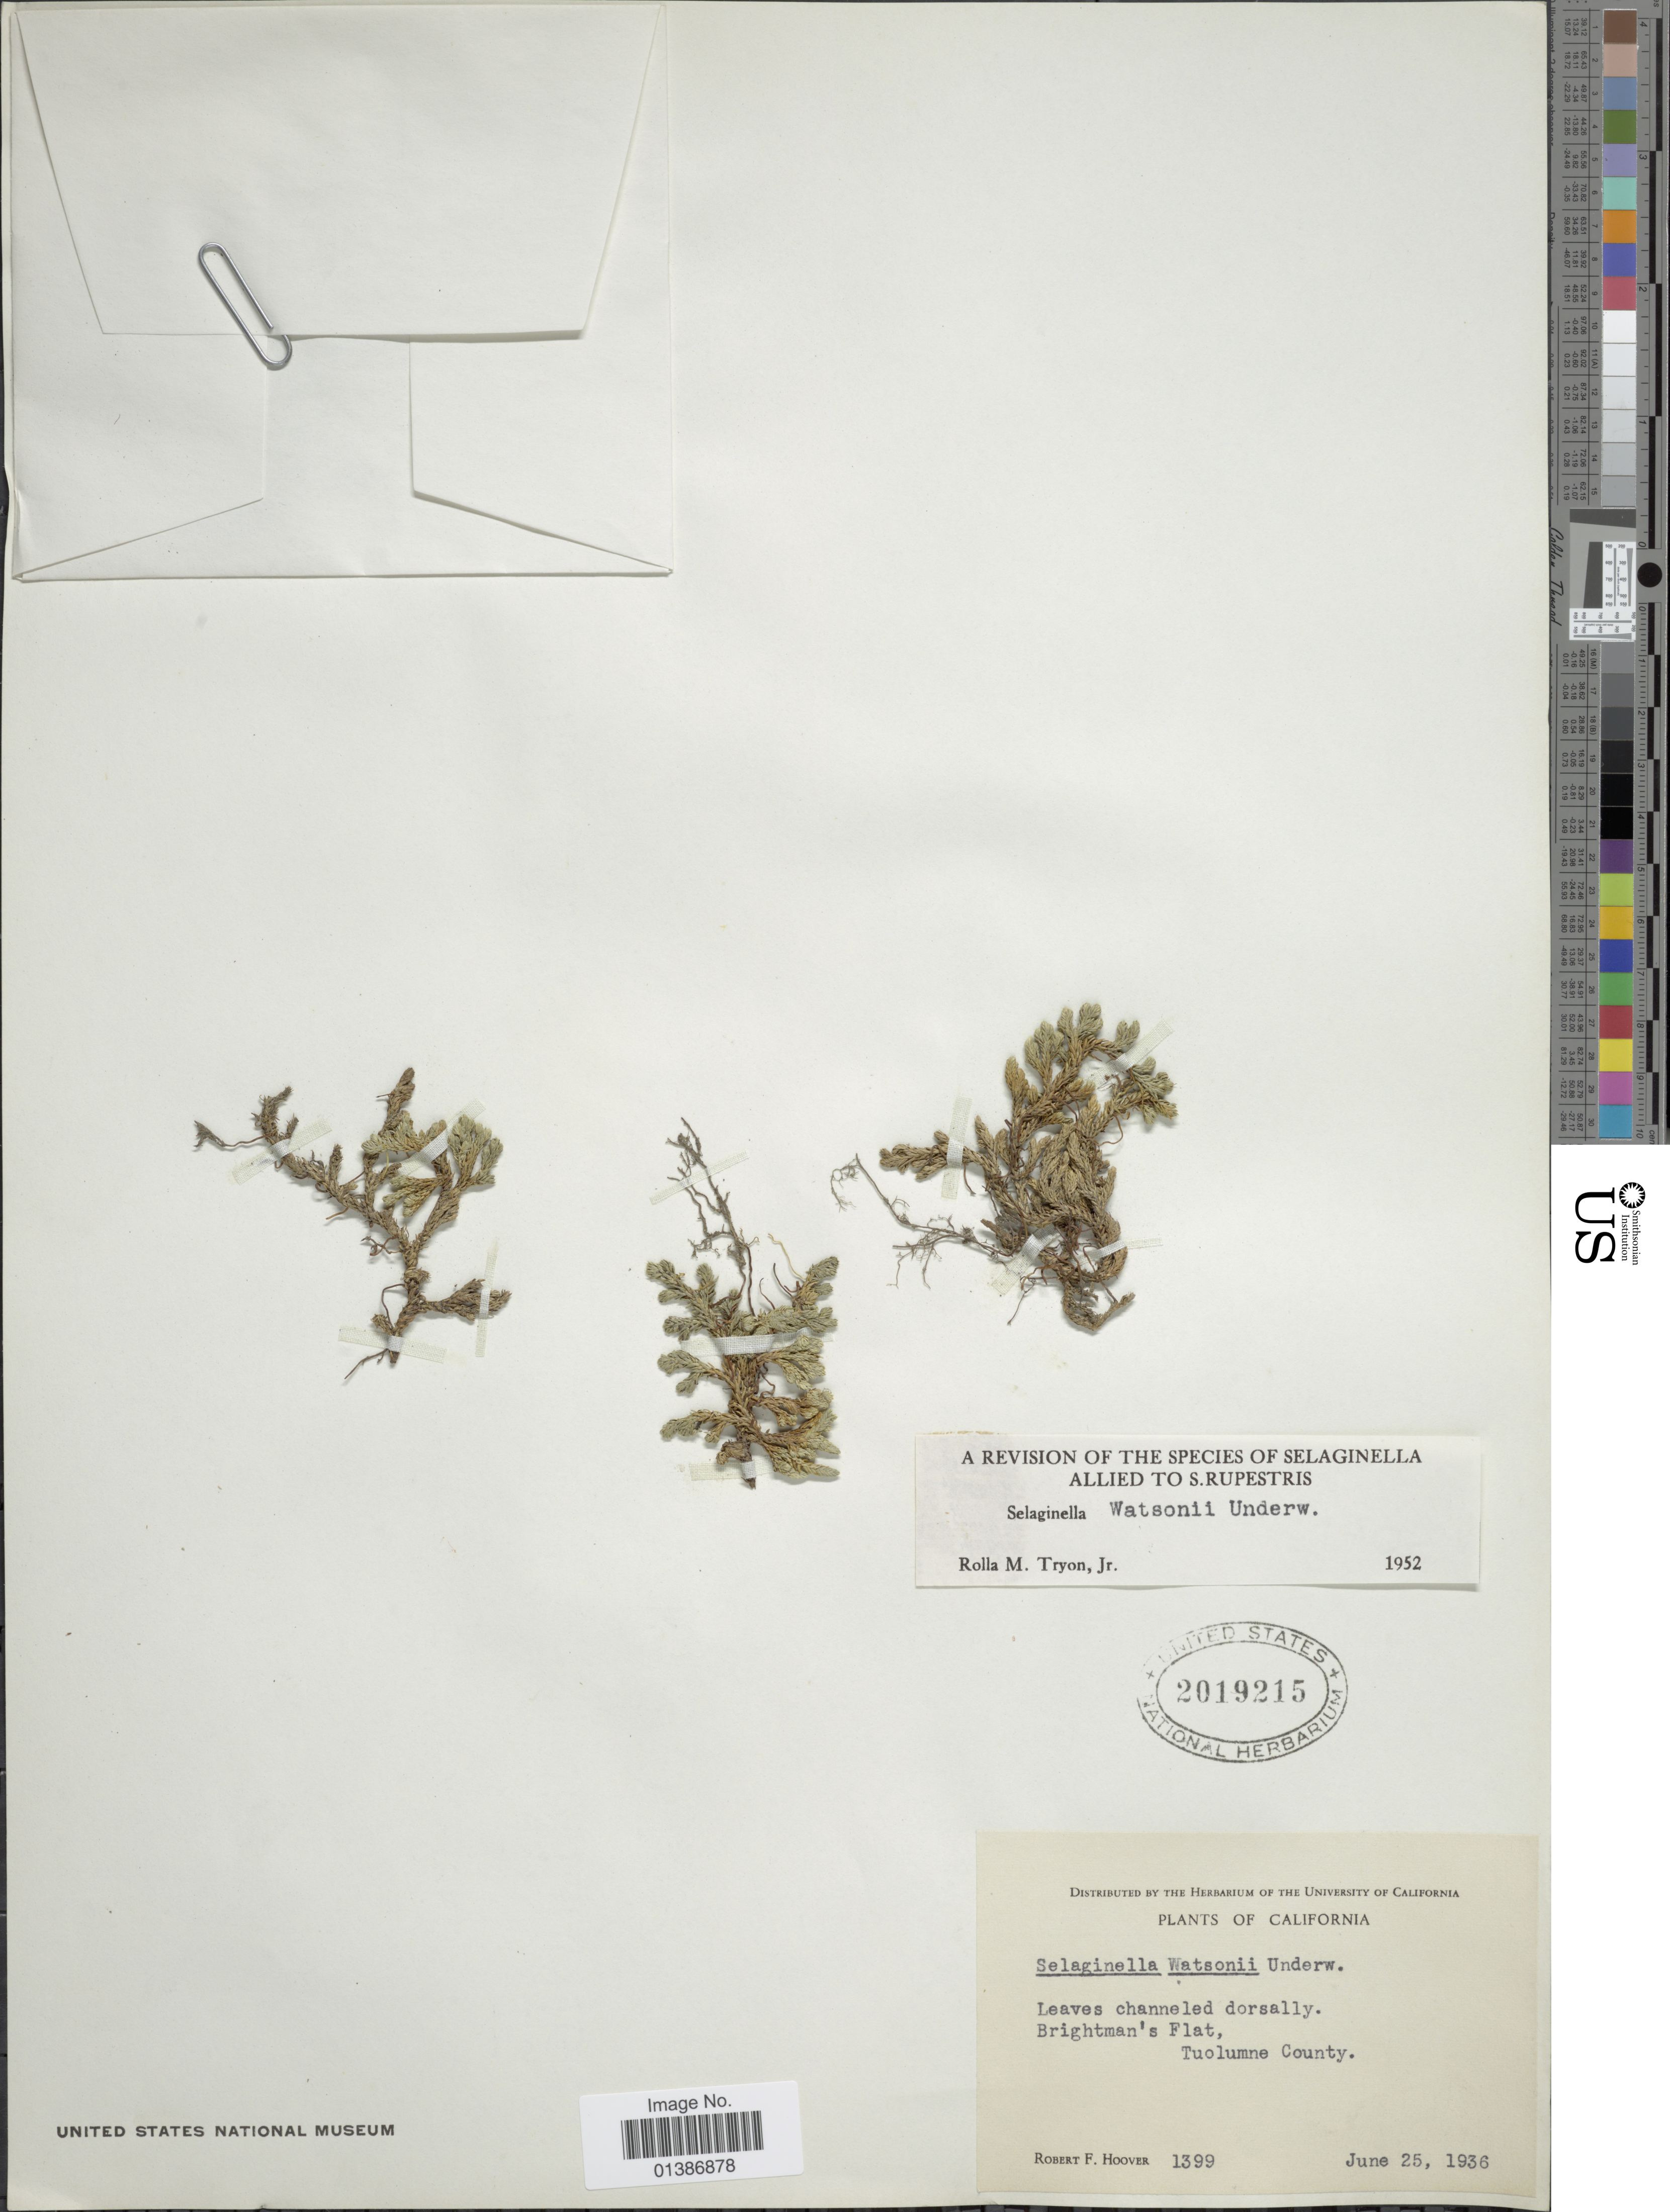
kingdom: Plantae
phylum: Tracheophyta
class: Lycopodiopsida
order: Selaginellales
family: Selaginellaceae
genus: Selaginella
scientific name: Selaginella watsonii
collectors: R. F. Hoover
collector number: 1399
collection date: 1936-06-25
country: United States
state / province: California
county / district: Tuolumne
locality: Brightman's Flat, Tuolumne County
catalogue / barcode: US 2019215